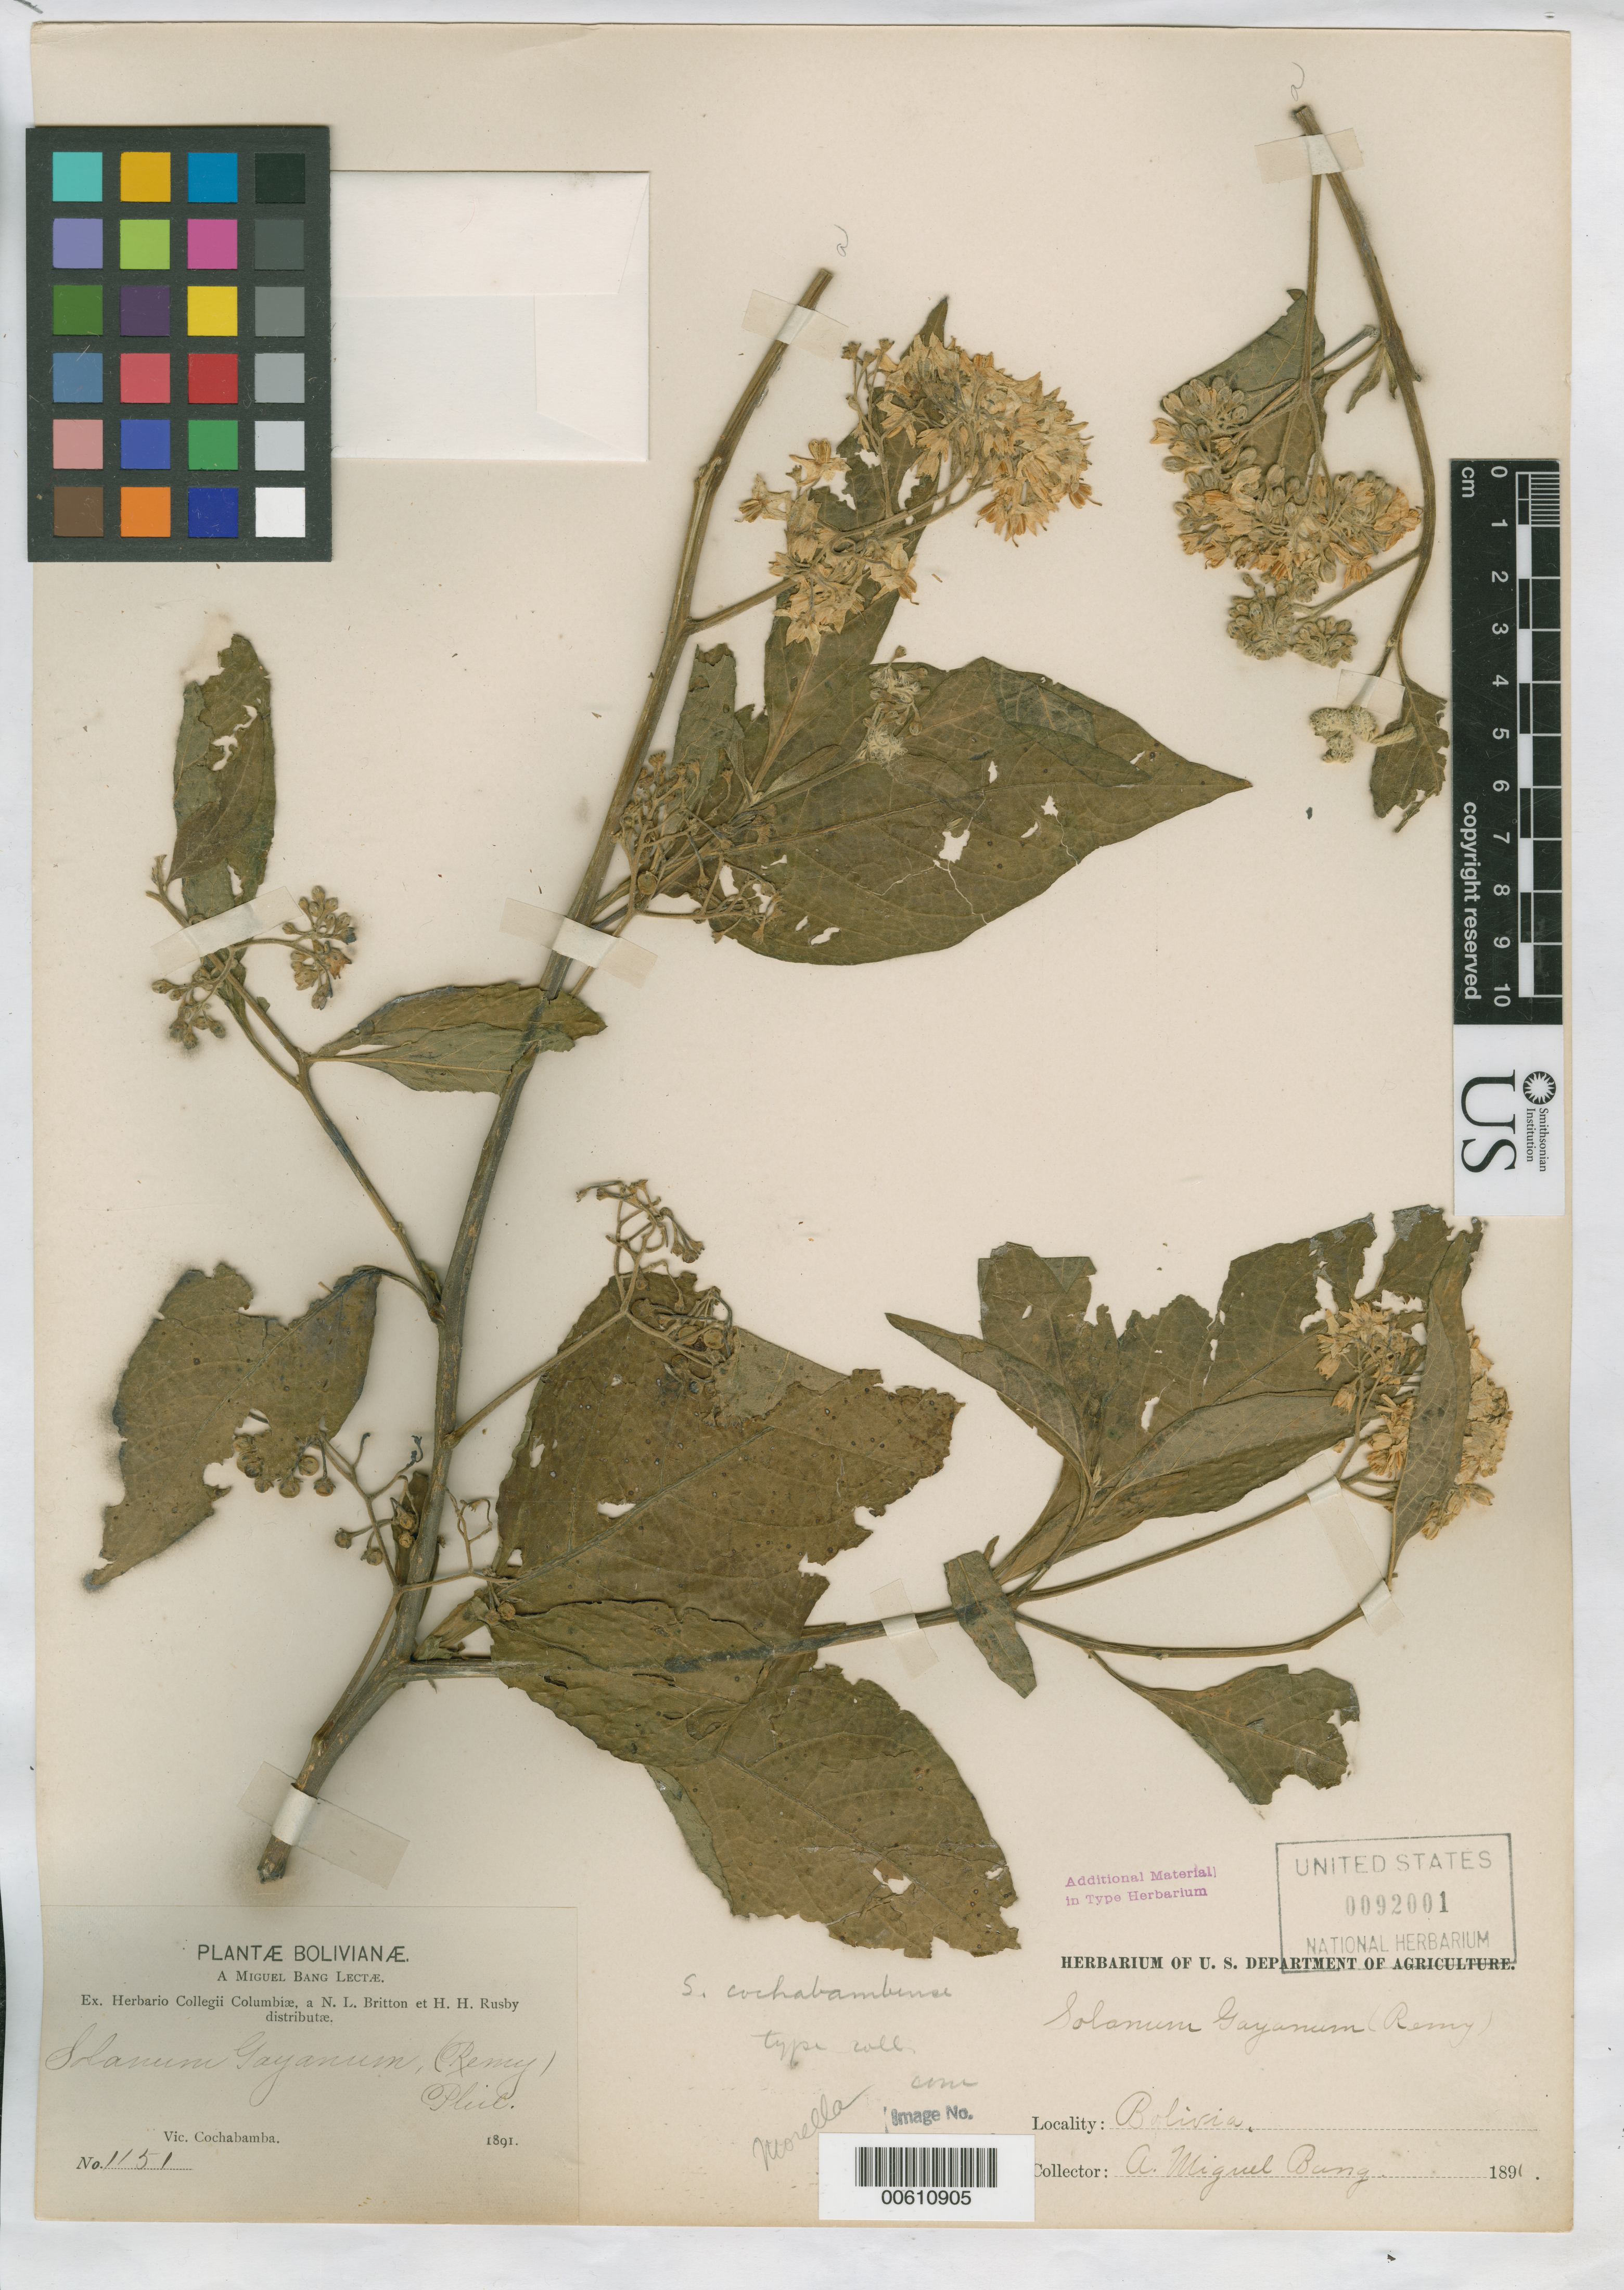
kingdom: Plantae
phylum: Tracheophyta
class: Magnoliopsida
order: Solanales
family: Solanaceae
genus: Solanum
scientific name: Solanum cochabambense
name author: Bitter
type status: Isotype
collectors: M. Bang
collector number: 1151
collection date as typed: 1891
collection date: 1891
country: Bolivia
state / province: Cochabamba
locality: Vicinity of Cochabamba.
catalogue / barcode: US 92001